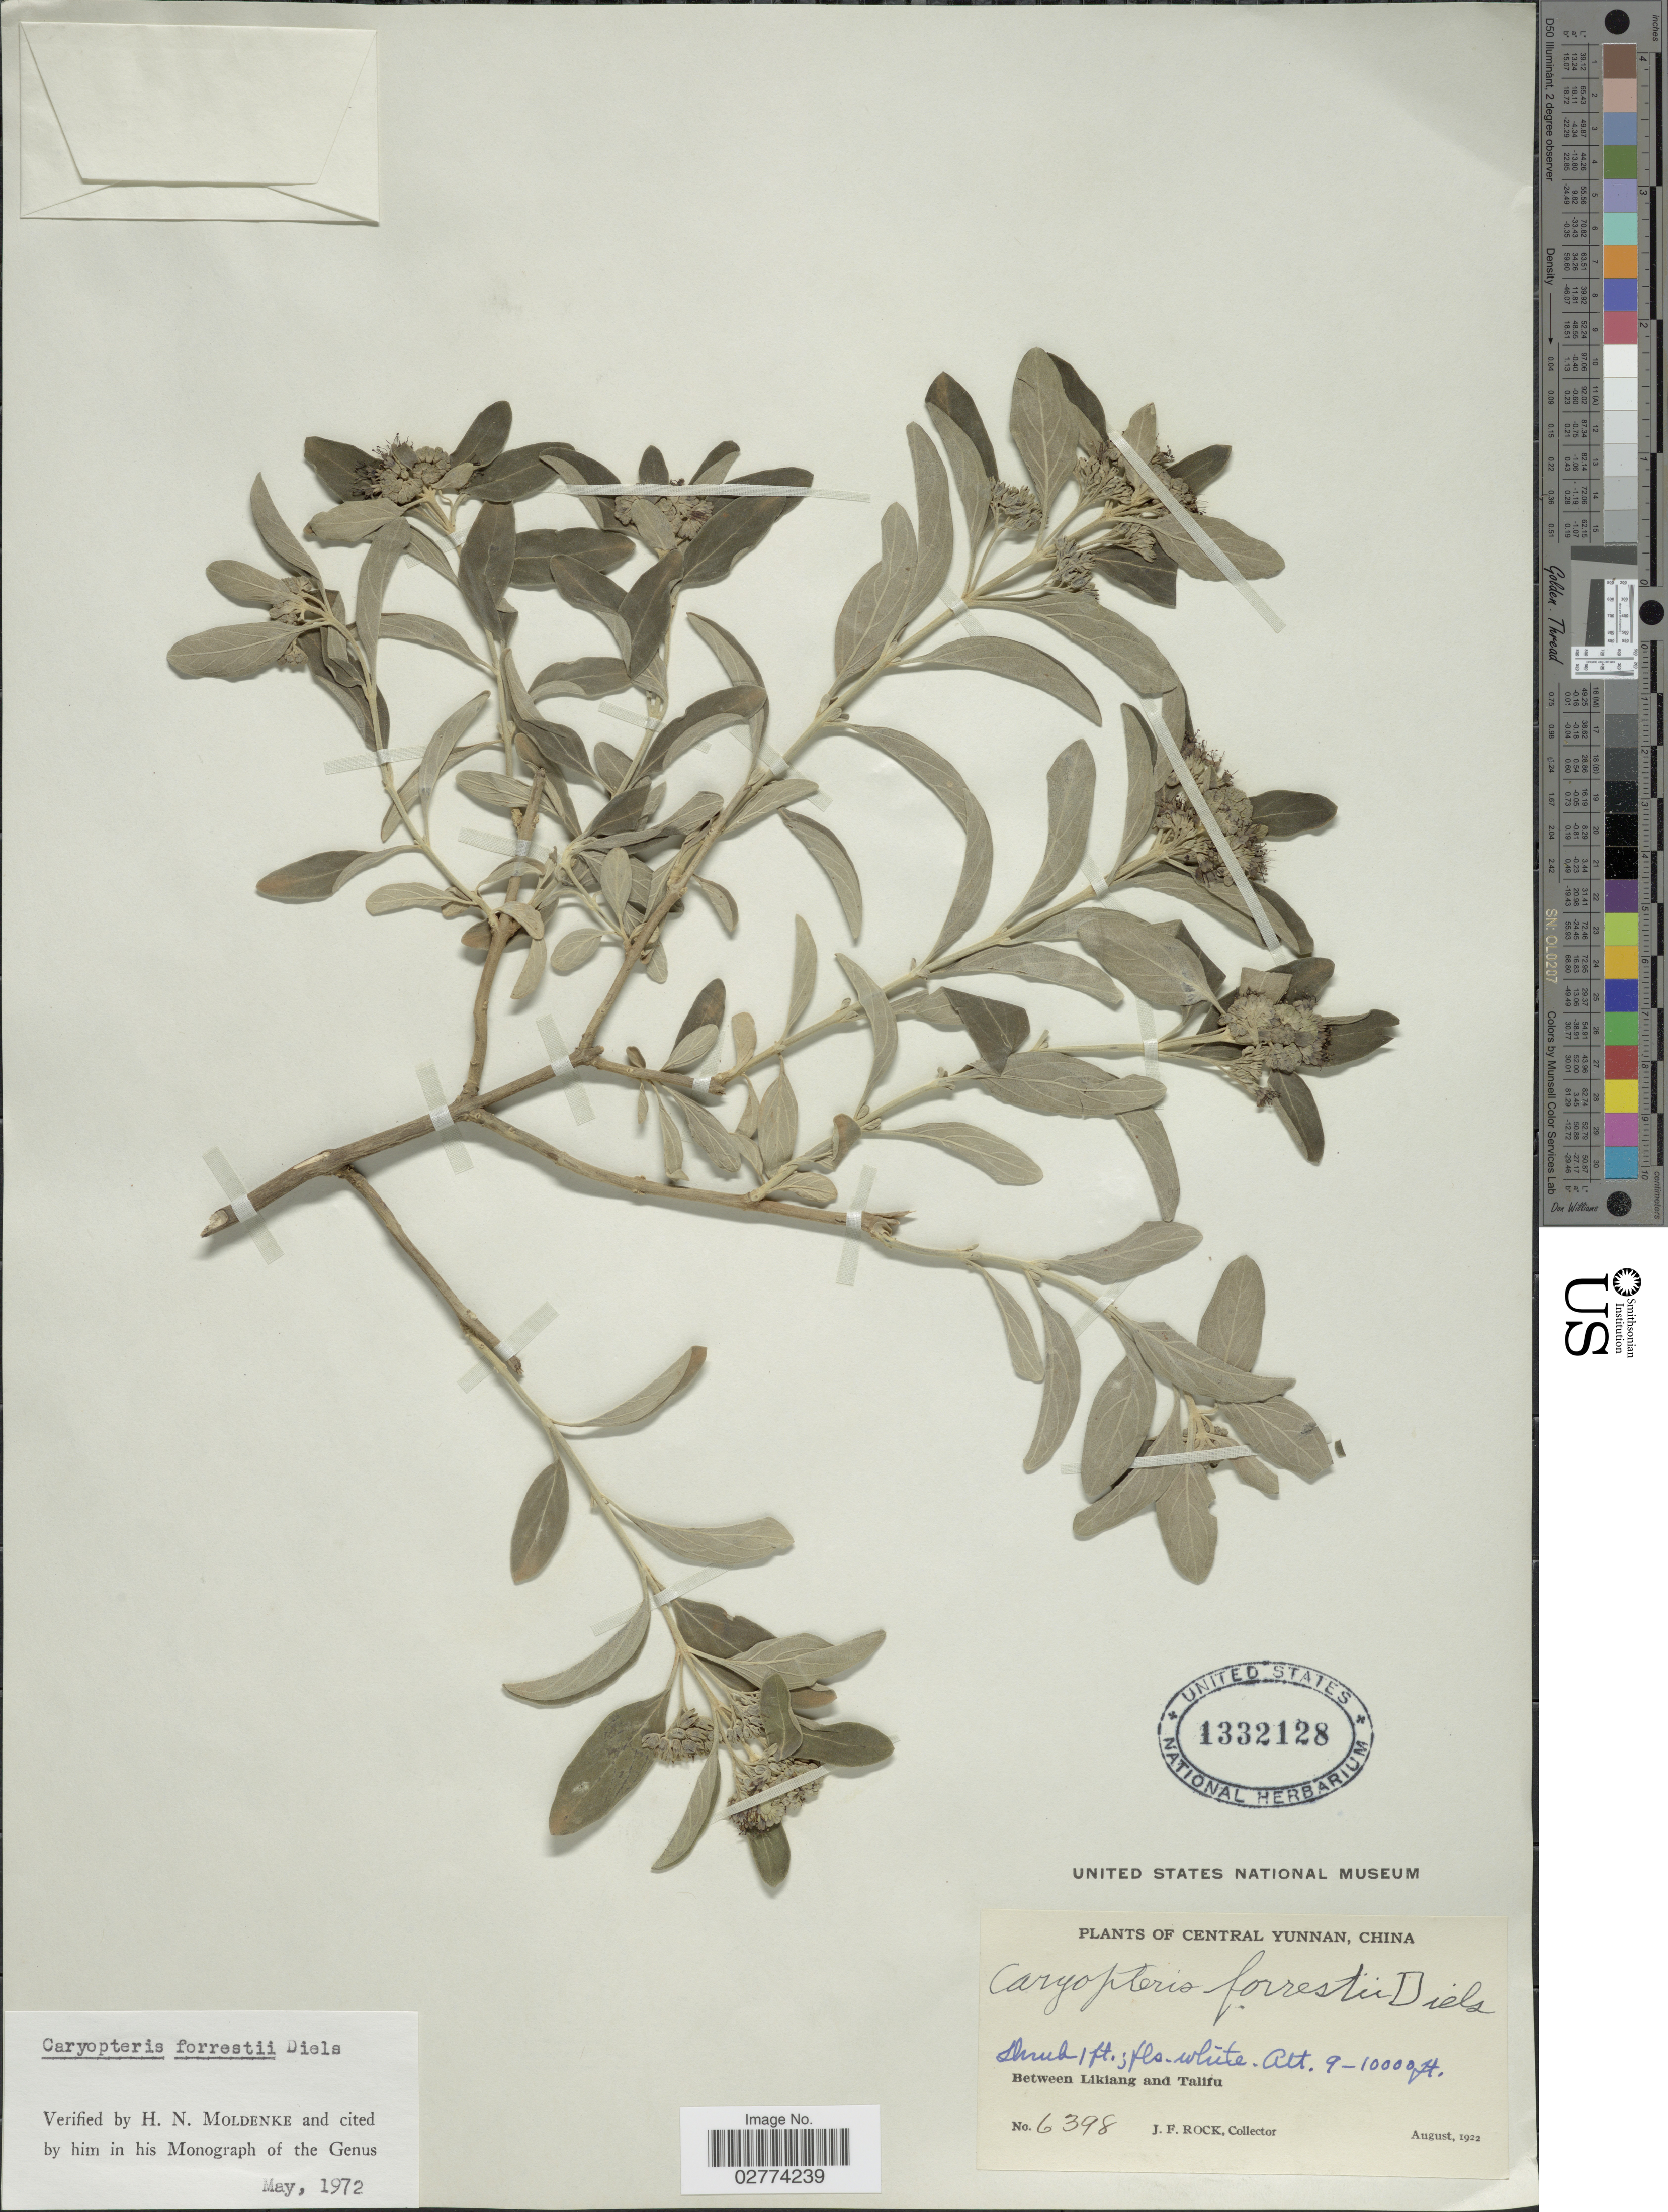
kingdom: Plantae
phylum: Tracheophyta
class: Magnoliopsida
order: Lamiales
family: Lamiaceae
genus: Caryopteris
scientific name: Caryopteris forrestii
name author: Diels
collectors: J. Rock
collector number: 6398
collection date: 1922-08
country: China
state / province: Yunnan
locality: Central Yunnan. Between Likiang and Talifu.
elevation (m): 2743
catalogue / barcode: US 1332128